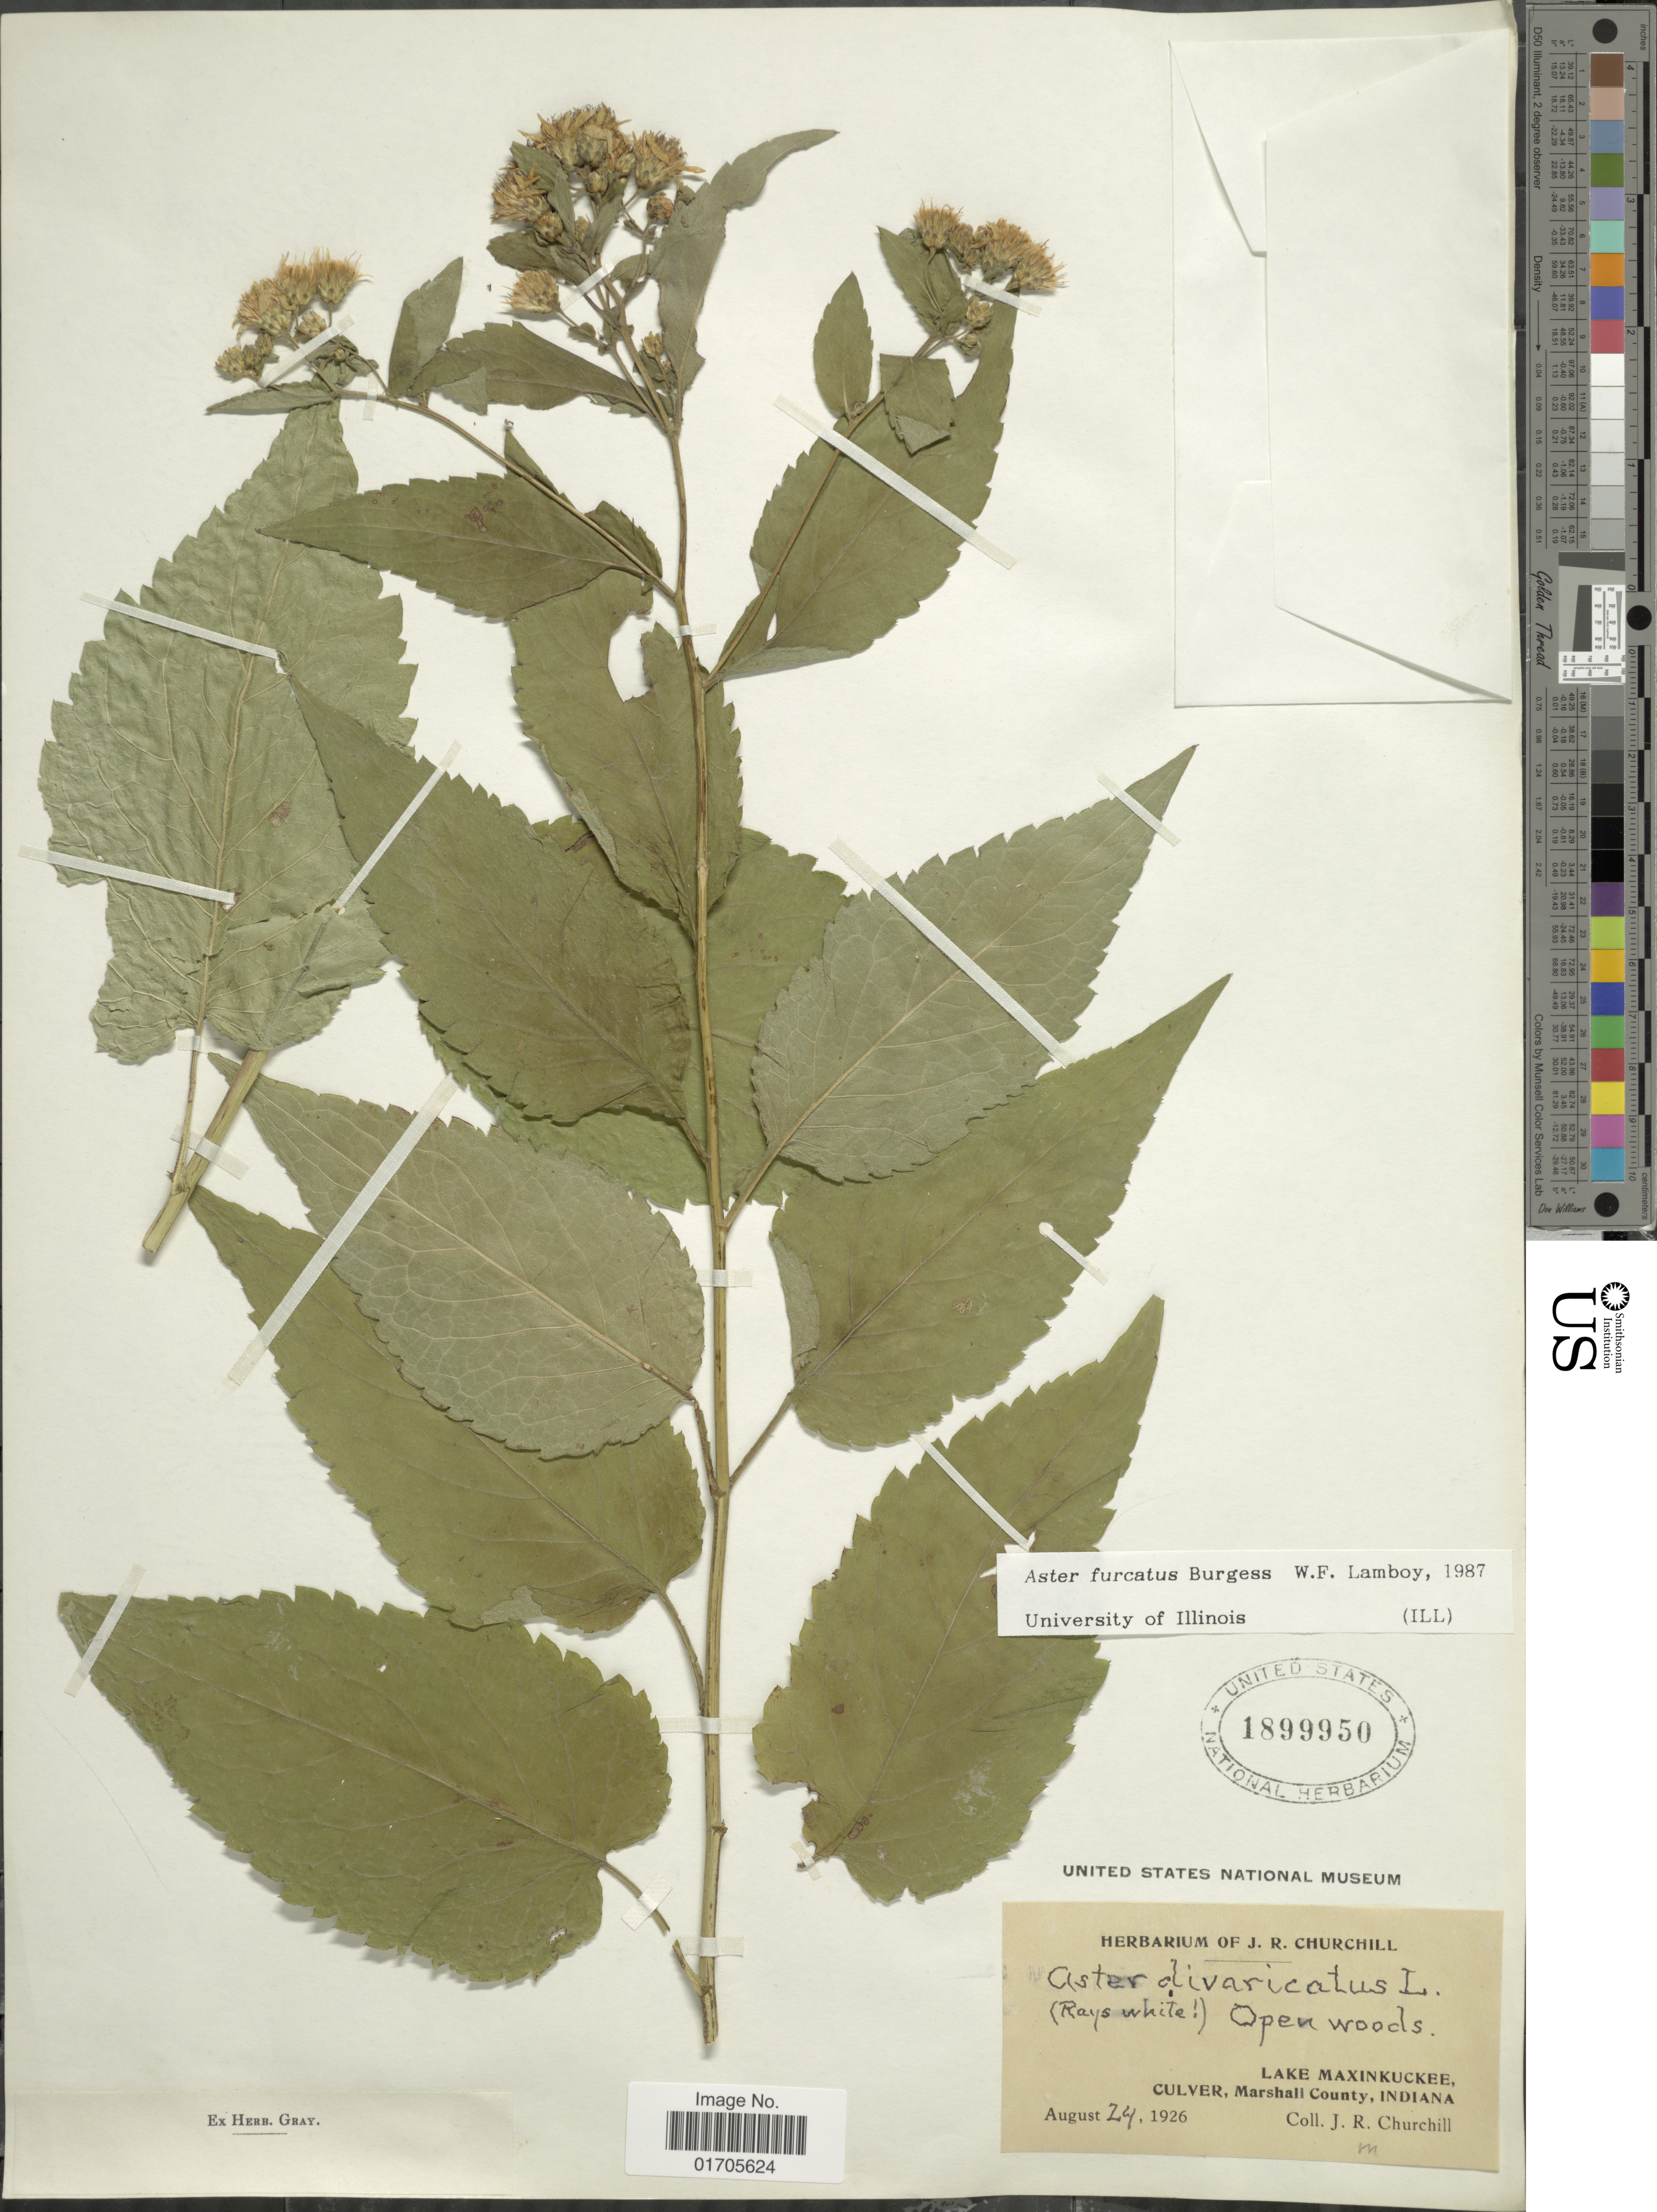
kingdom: Plantae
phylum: Tracheophyta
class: Magnoliopsida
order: Asterales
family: Asteraceae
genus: Eurybia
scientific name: Eurybia furcata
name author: G.L. Nesom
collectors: J. Churchill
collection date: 1926-08-24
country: United States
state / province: Indiana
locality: Lake Maxinkuckee, Culver, Marshall County, Indiana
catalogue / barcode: US 1899950